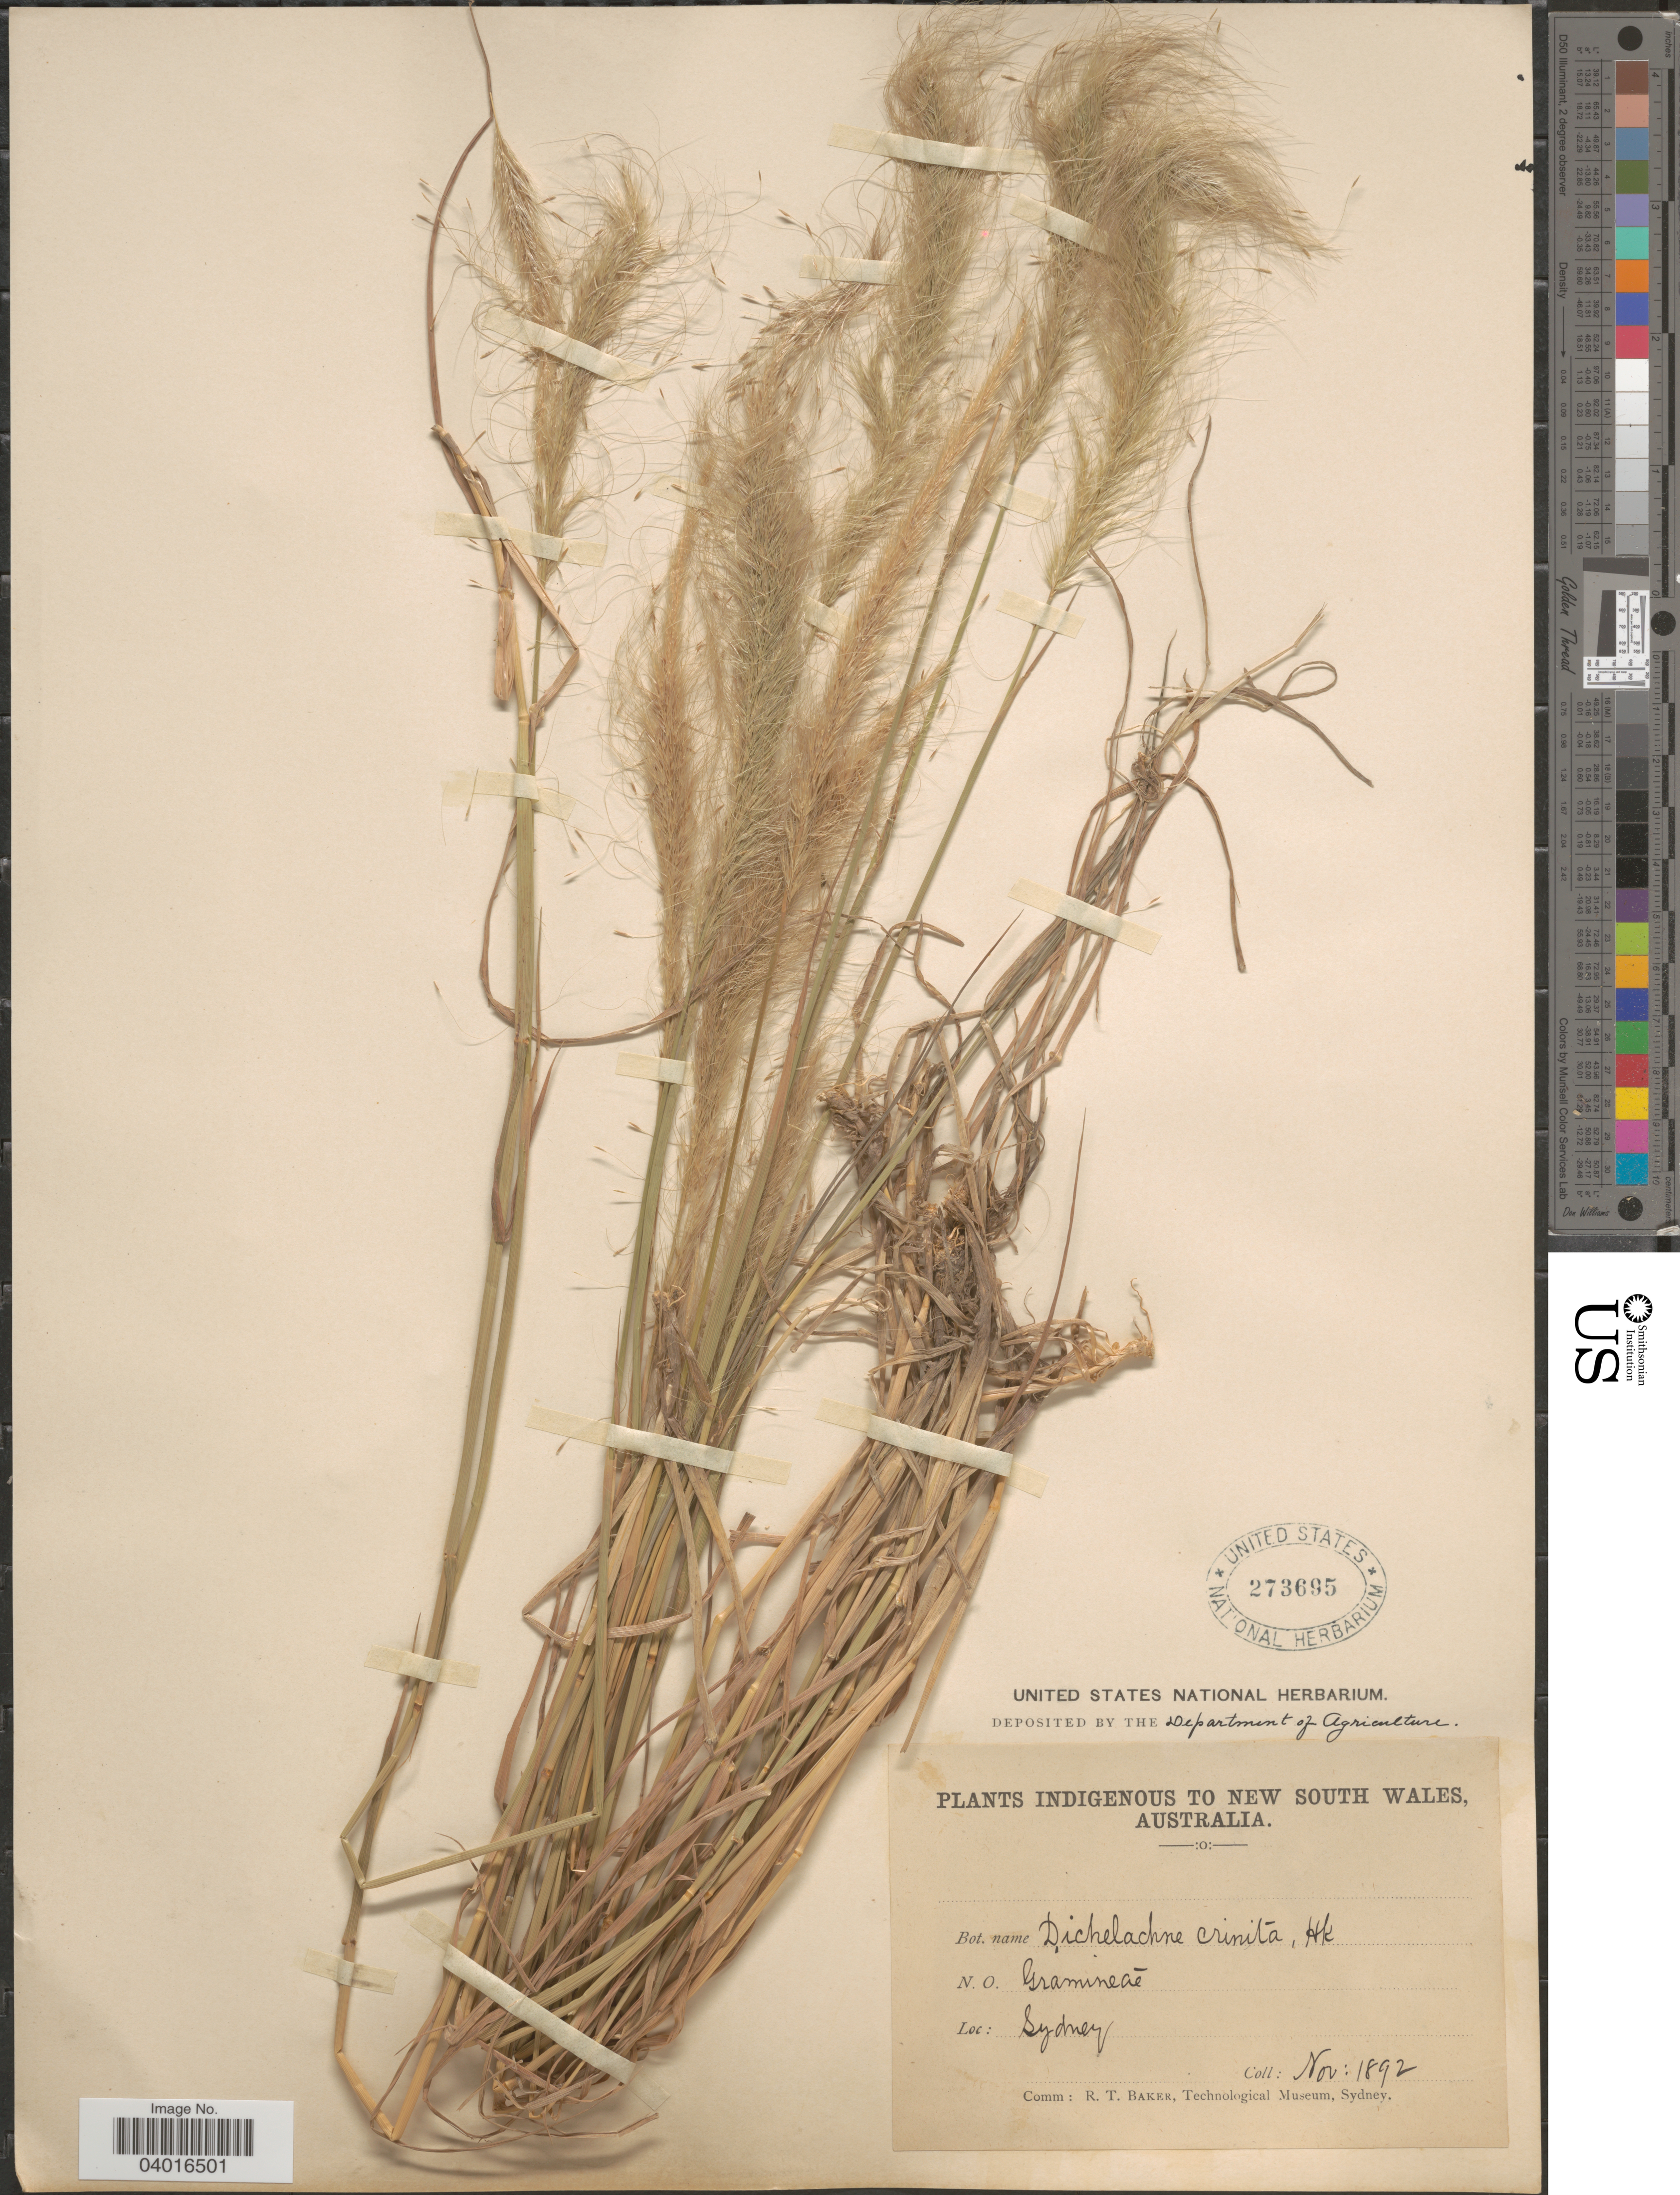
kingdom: Plantae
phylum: Tracheophyta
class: Liliopsida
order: Poales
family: Poaceae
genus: Dichelachne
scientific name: Dichelachne crinita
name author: Hook. f.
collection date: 1892-11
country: Australia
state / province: New South Wales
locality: Sydney.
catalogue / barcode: US 273695